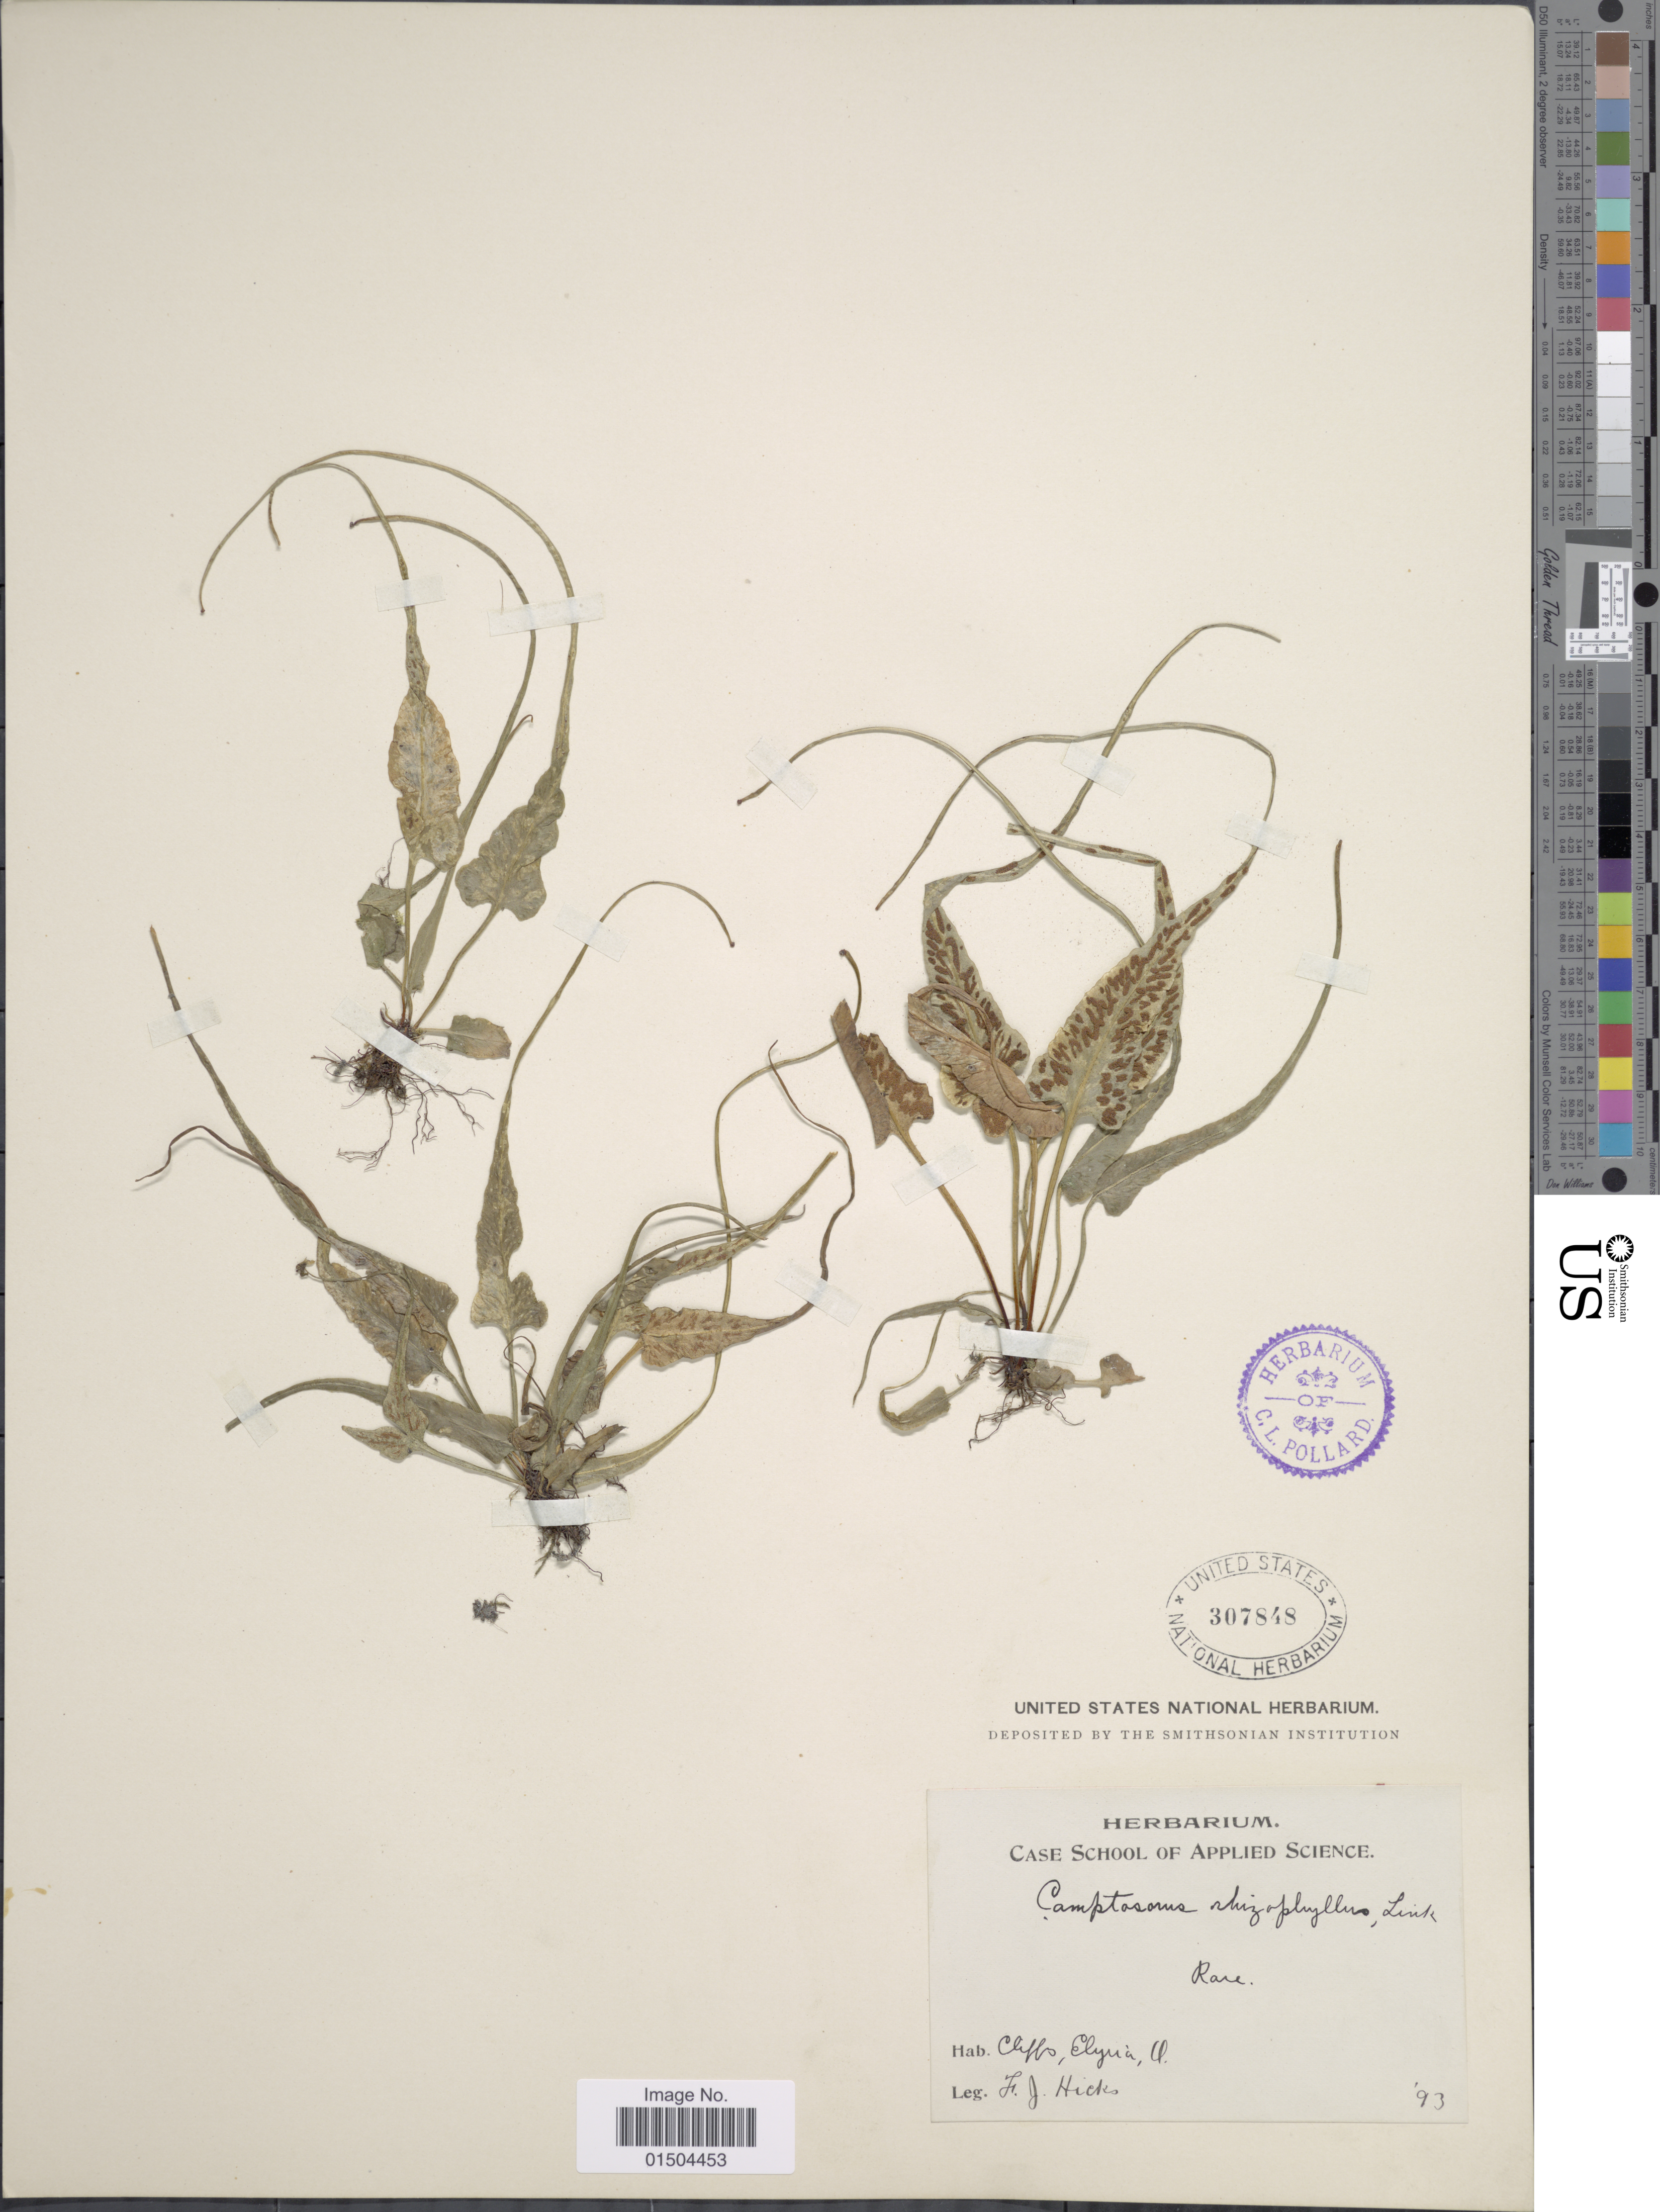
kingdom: Plantae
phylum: Tracheophyta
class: Polypodiopsida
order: Polypodiales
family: Aspleniaceae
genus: Asplenium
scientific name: Asplenium rhizophyllum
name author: L.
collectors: L. E. Hicks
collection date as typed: Transcribed d/m/y: //93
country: United States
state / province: Ohio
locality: Cliffs, Elyria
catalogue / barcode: US 307848